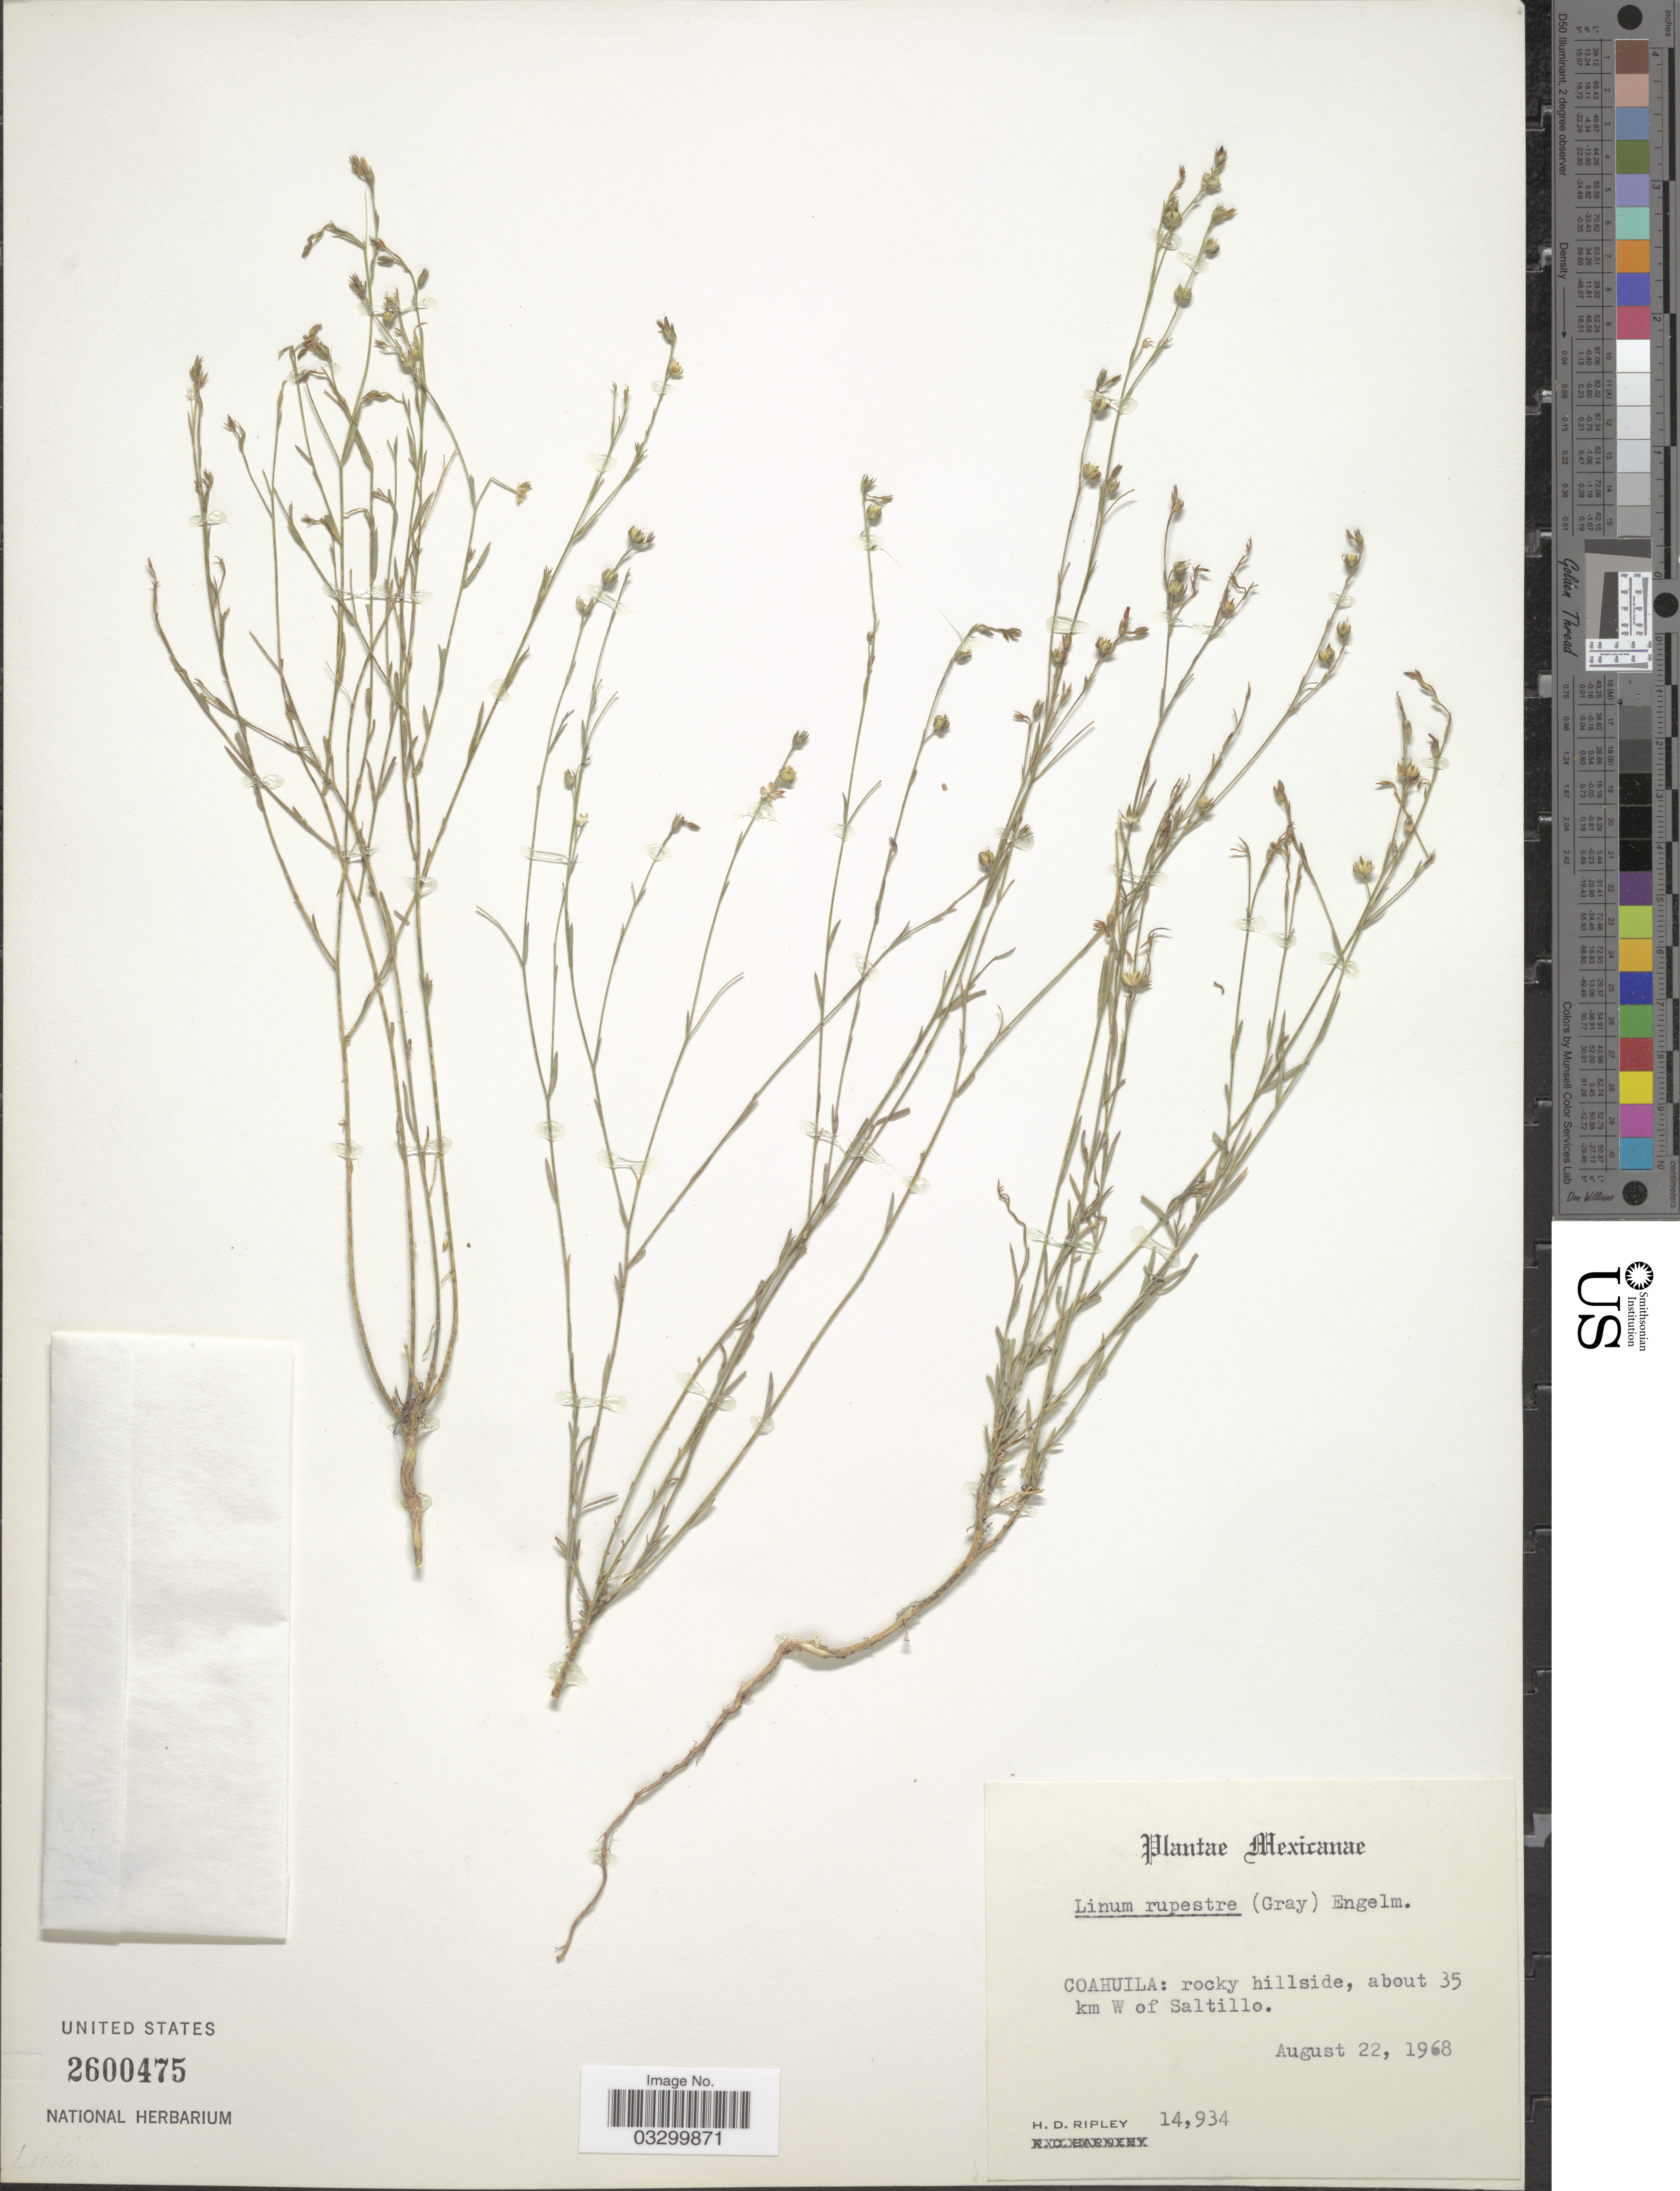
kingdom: Plantae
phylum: Tracheophyta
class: Magnoliopsida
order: Malpighiales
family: Linaceae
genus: Linum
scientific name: Linum rupestre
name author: Engelm.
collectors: H. Ripley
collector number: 14934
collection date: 1968-08-22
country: Mexico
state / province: Coahuila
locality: About 35 km W of Saltillo.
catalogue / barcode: US 2600475